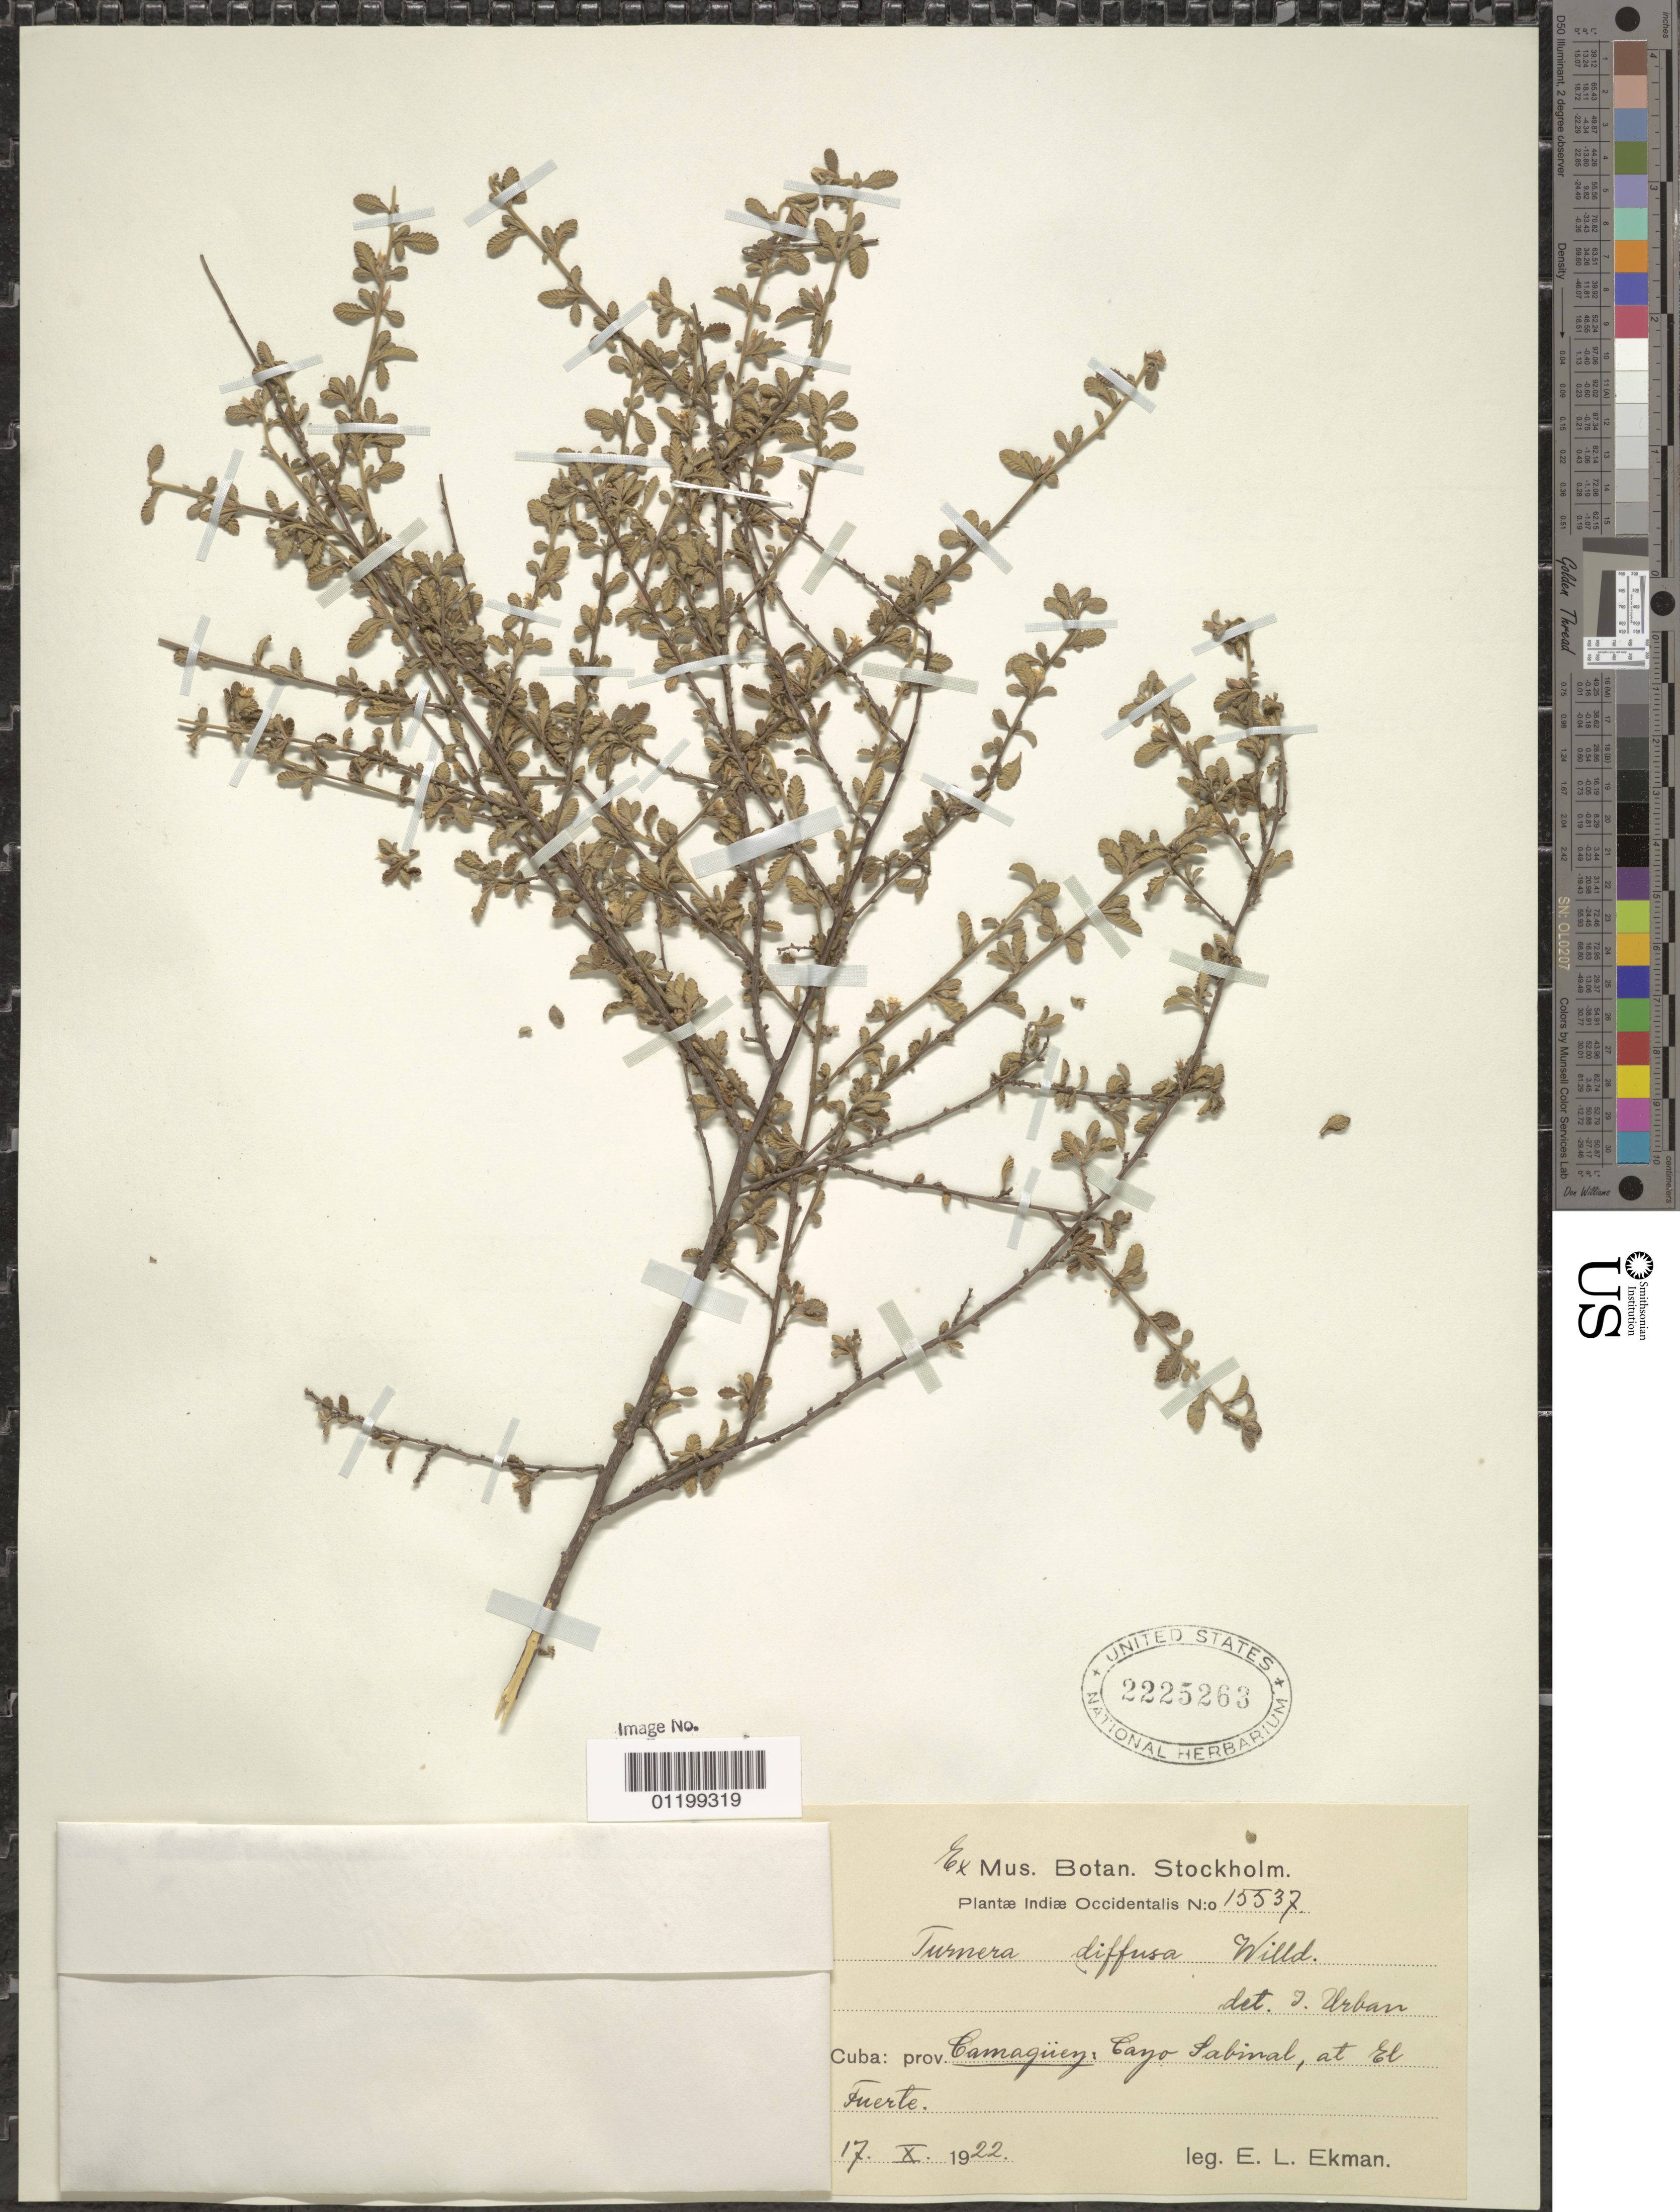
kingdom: Plantae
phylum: Tracheophyta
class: Magnoliopsida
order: Malpighiales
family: Turneraceae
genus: Turnera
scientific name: Turnera diffusa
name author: Willd. ex Schult.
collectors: E. L. Ekman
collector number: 15537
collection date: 1922-10-17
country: Cuba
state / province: Camagüey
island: Cuba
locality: CayoSabinal, at El Fuerte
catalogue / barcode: US 2225263